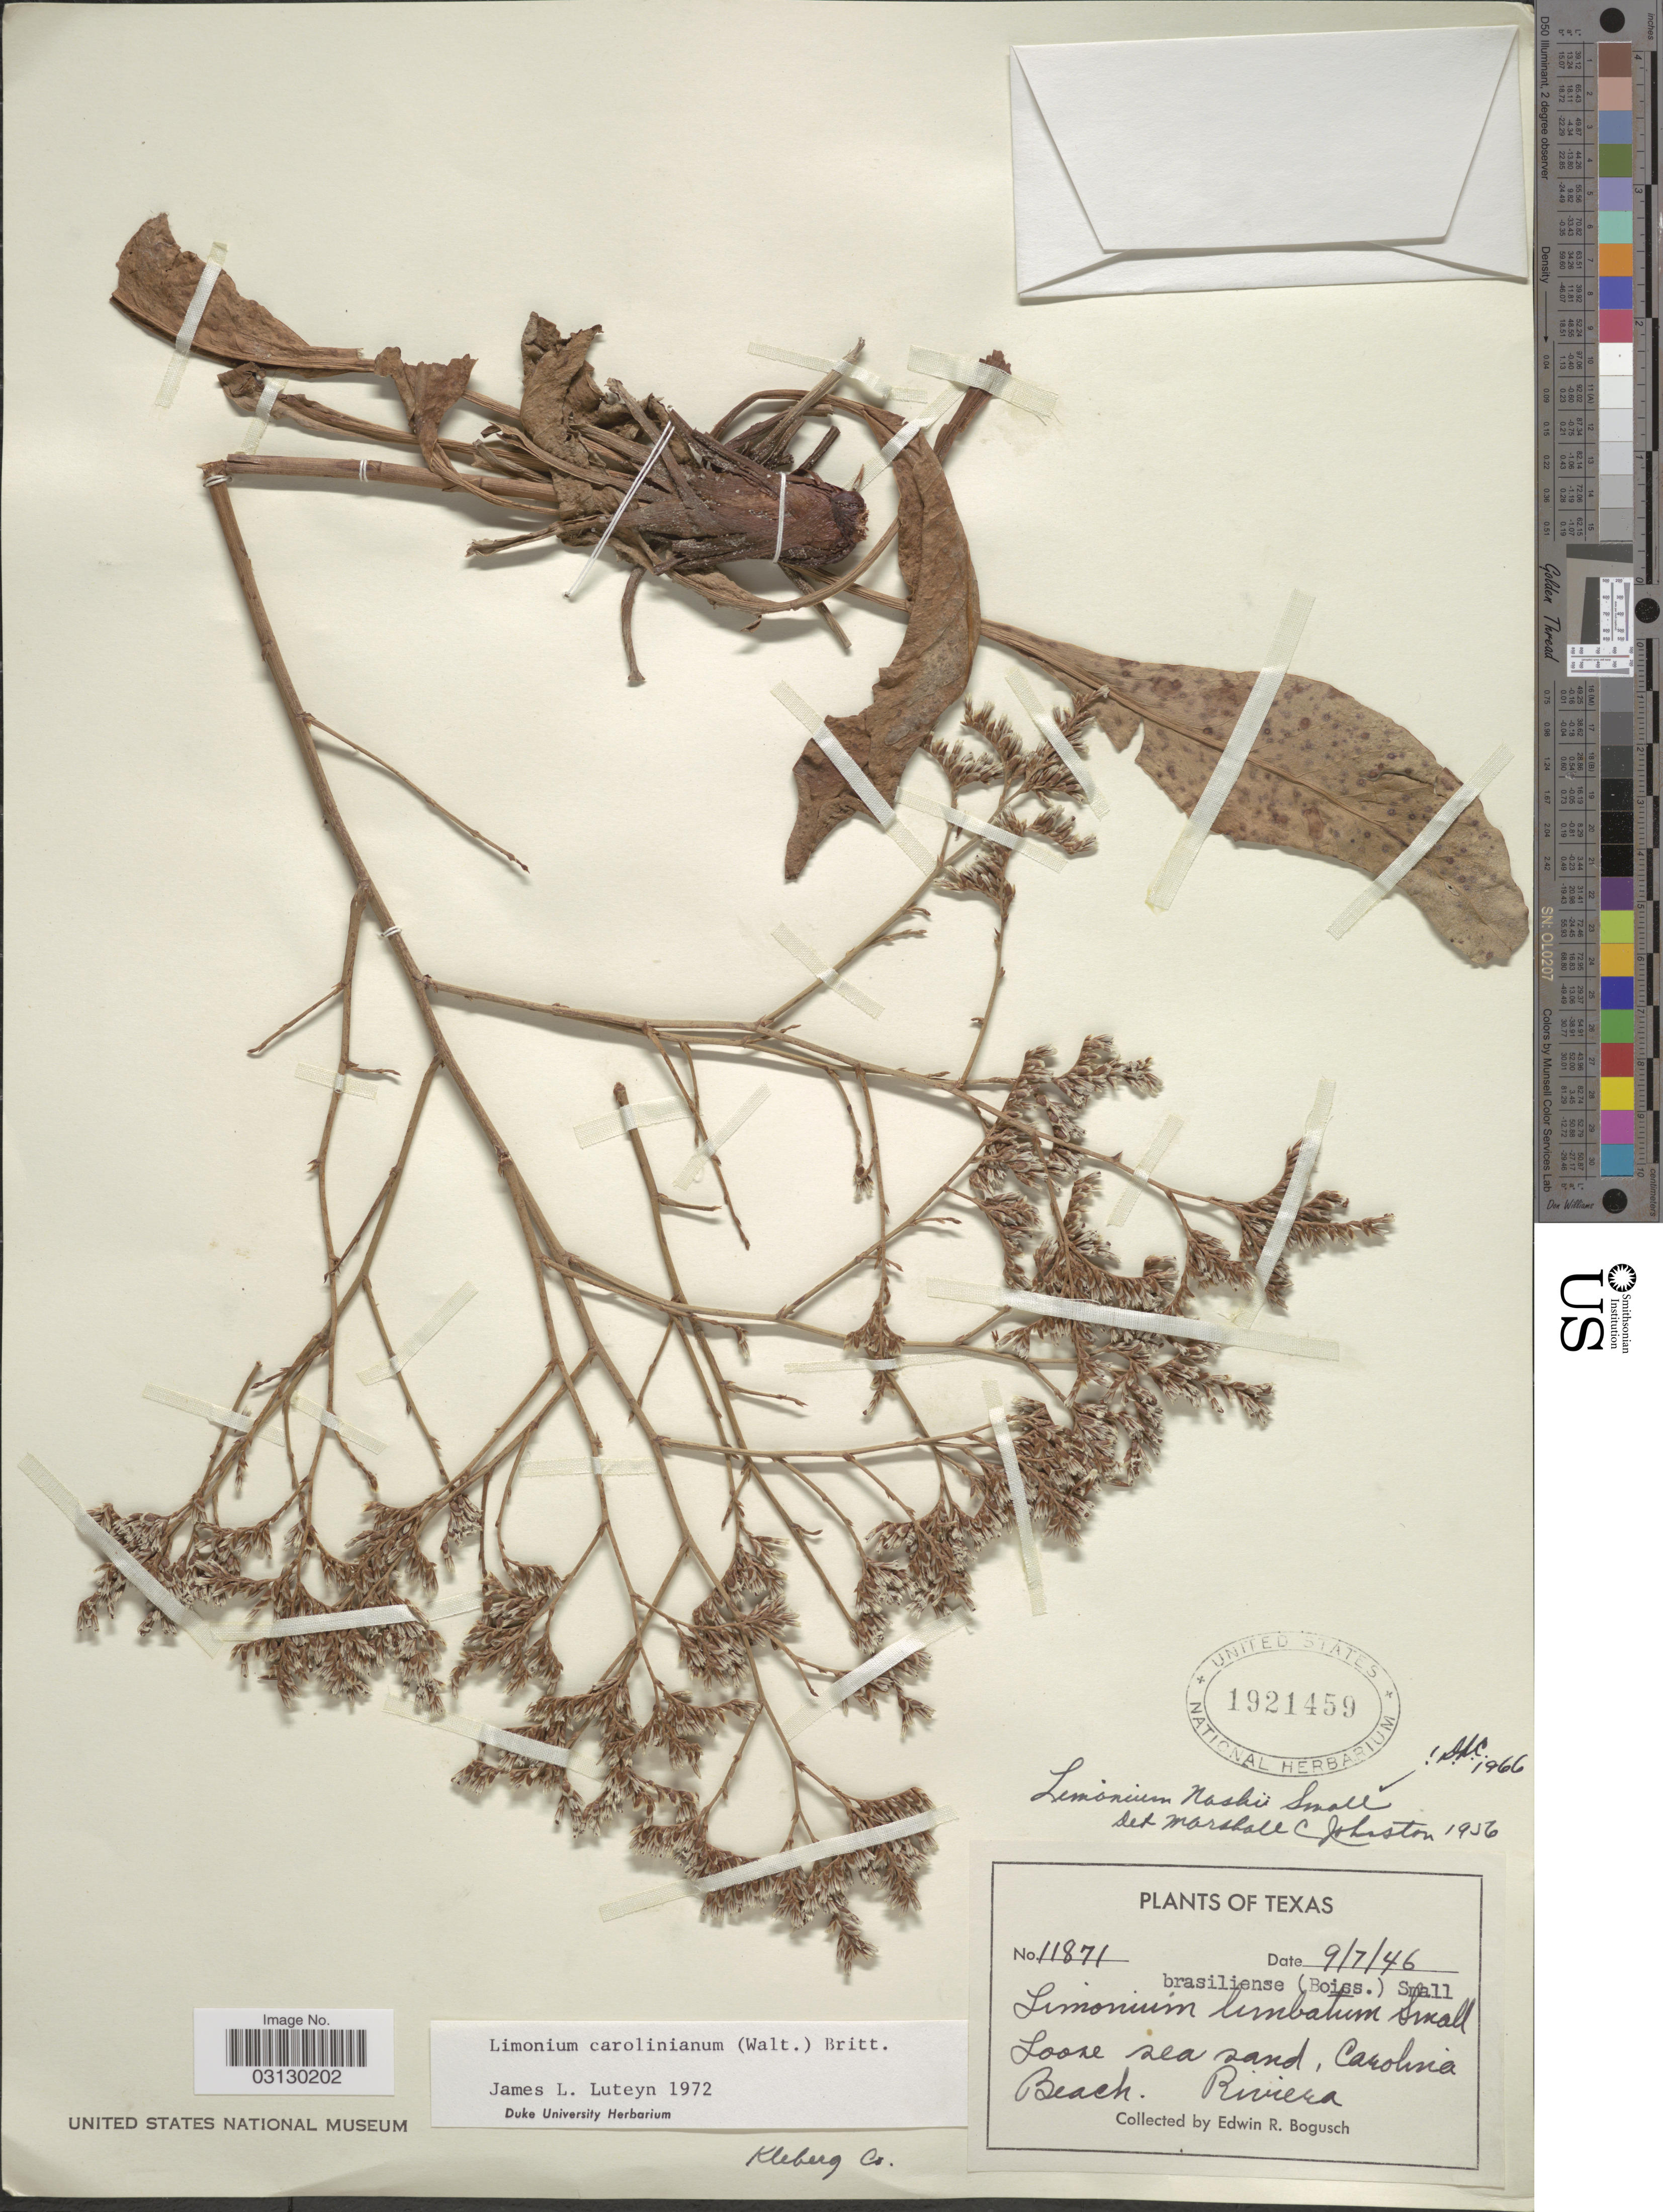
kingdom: Plantae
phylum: Tracheophyta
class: Magnoliopsida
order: Caryophyllales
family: Plumbaginaceae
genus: Limonium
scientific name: Limonium carolinianum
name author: (Walter) Britton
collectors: E. Bogusch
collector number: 11871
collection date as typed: Transcribed d/m/y: 7/9/46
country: United States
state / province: Texas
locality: Carolina Beach, Riviera. Kleberg Co.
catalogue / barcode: US 1921459